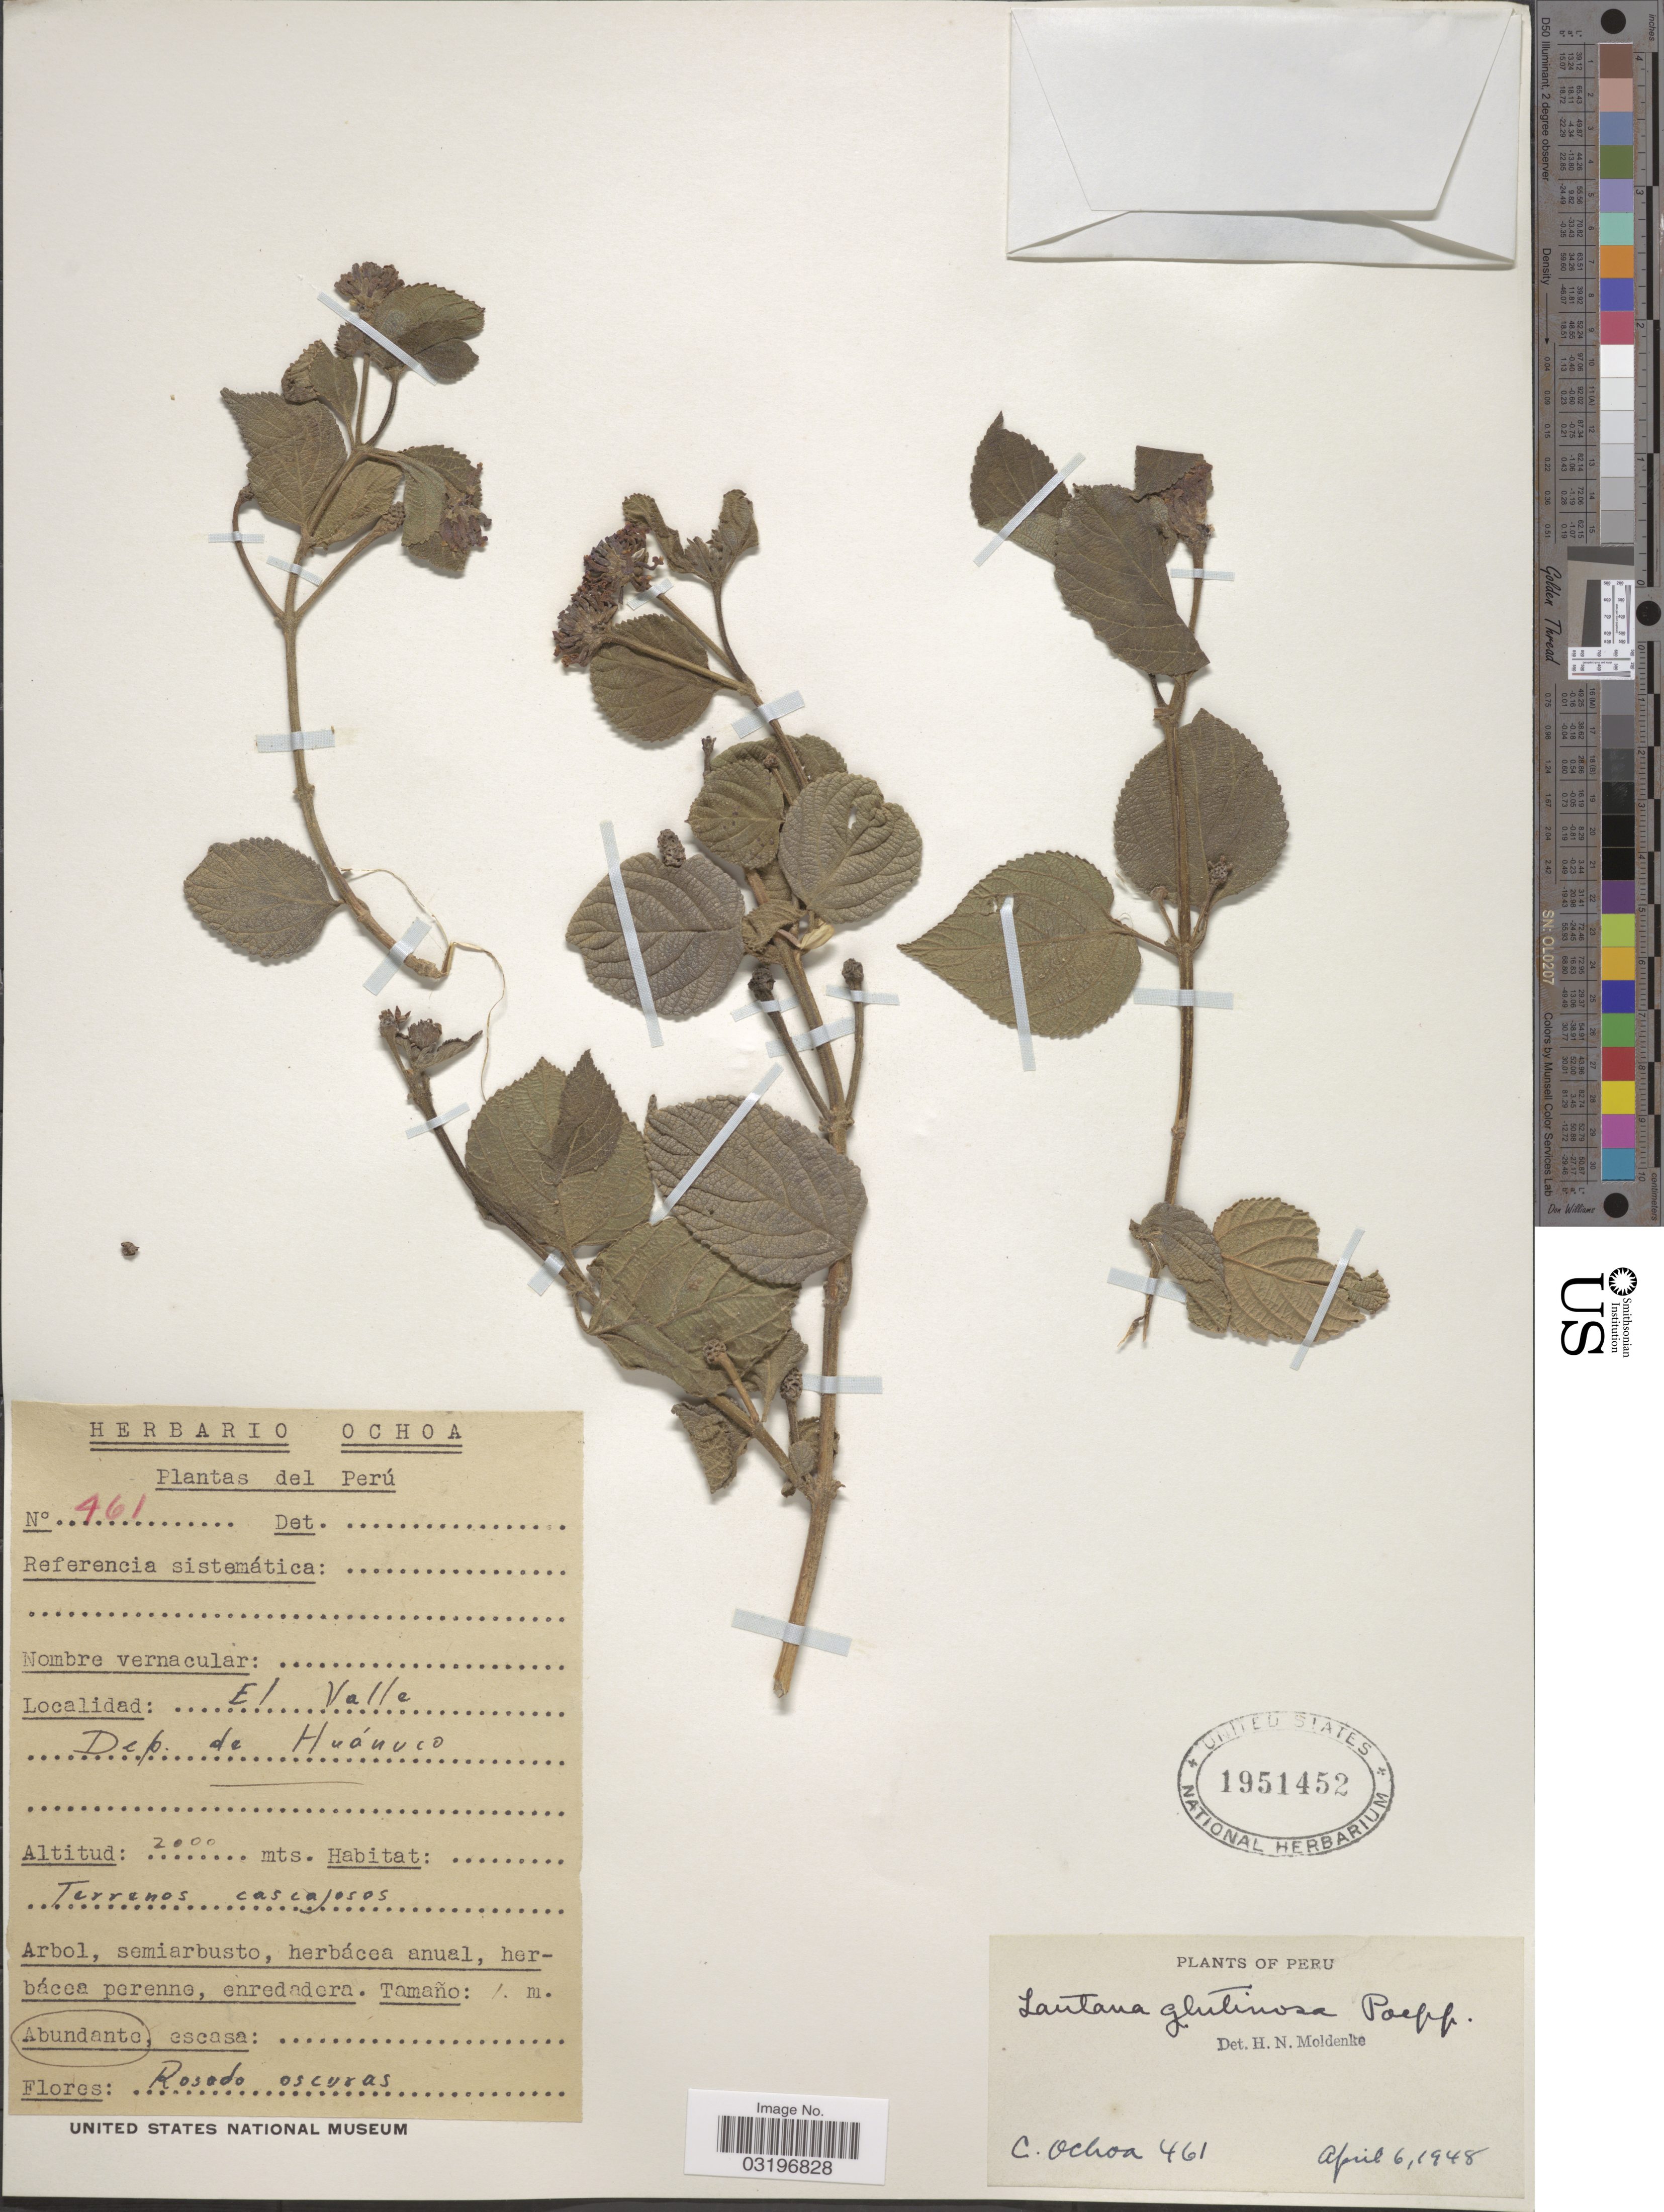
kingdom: Plantae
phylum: Tracheophyta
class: Magnoliopsida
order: Lamiales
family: Verbenaceae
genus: Lantana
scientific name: Lantana glutinosa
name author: Poepp.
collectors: C. Ochoa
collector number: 461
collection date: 1948-04-06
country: Peru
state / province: Huánuco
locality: El Valle. Dep. de Huánuco.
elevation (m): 2000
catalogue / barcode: US 1951452